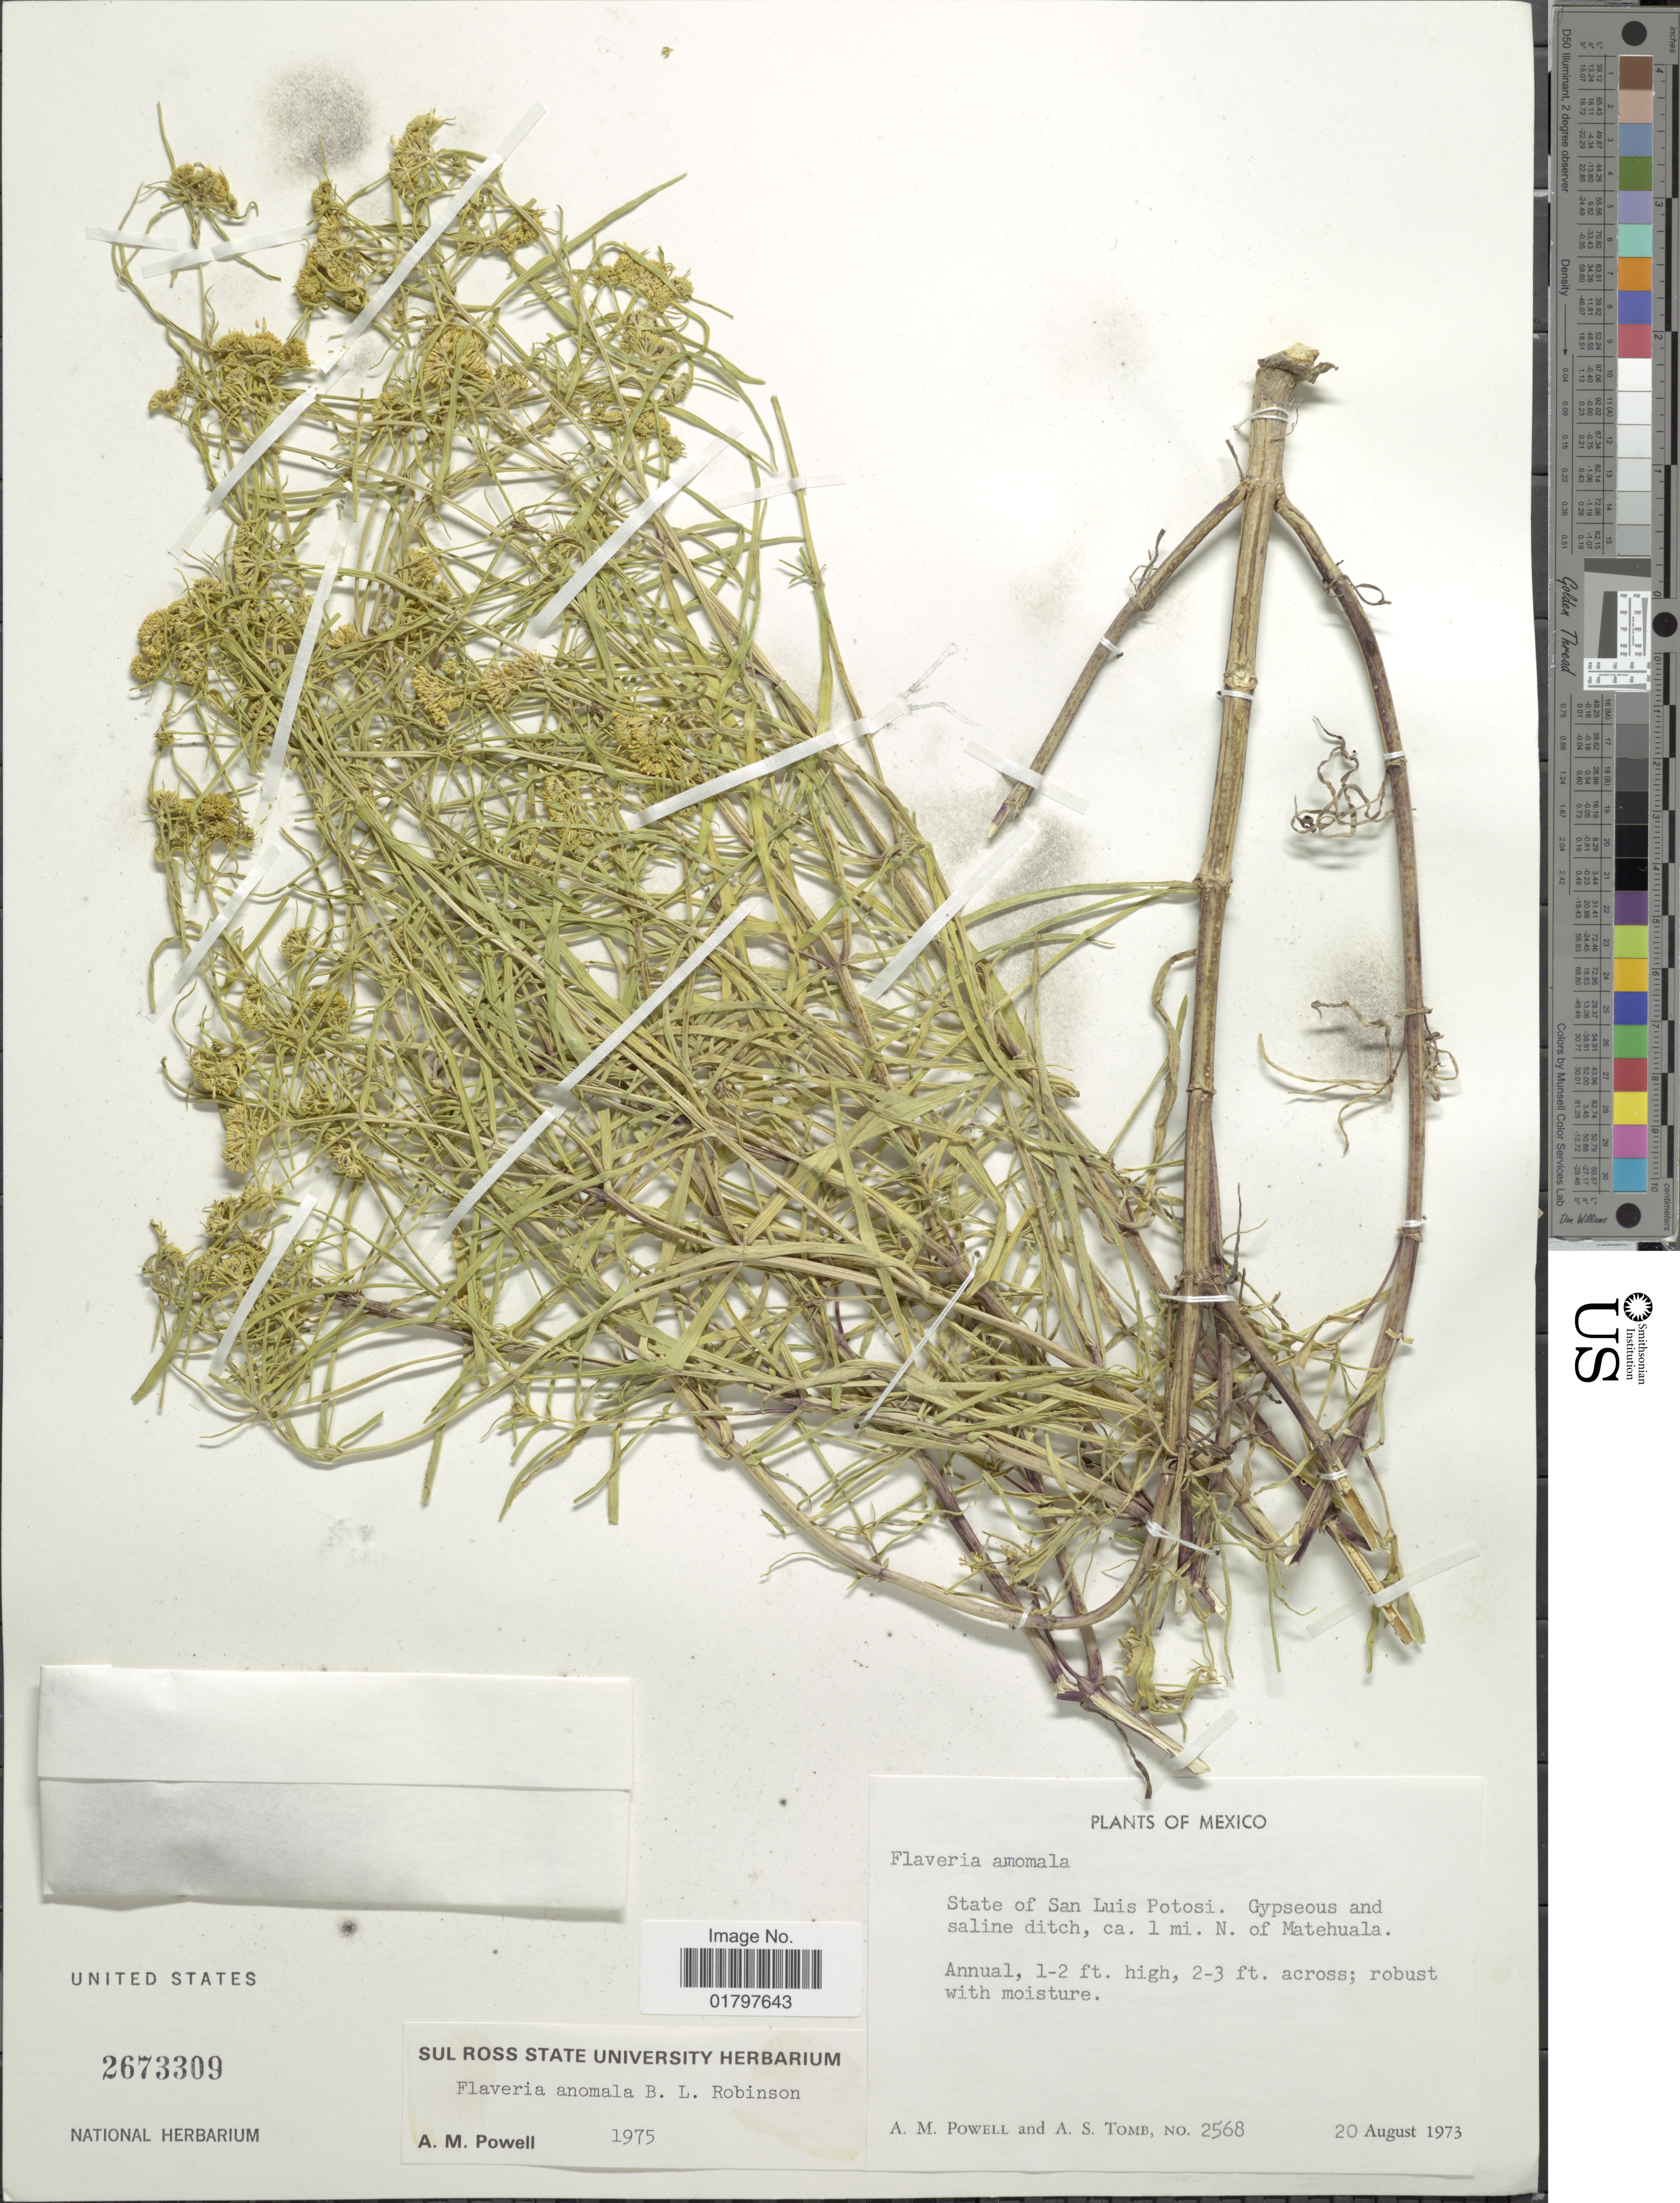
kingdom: Plantae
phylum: Tracheophyta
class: Magnoliopsida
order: Asterales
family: Asteraceae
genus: Flaveria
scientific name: Flaveria anomala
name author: B.L. Rob.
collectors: A. M. Powell & A. Tomb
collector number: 2568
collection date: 1973-08-20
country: Mexico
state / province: San Luis Potosí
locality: State of San Luis Potosi. Gypseous and saline ditch, ca. 1 mi. N. of Matehuala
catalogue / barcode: US 2673309